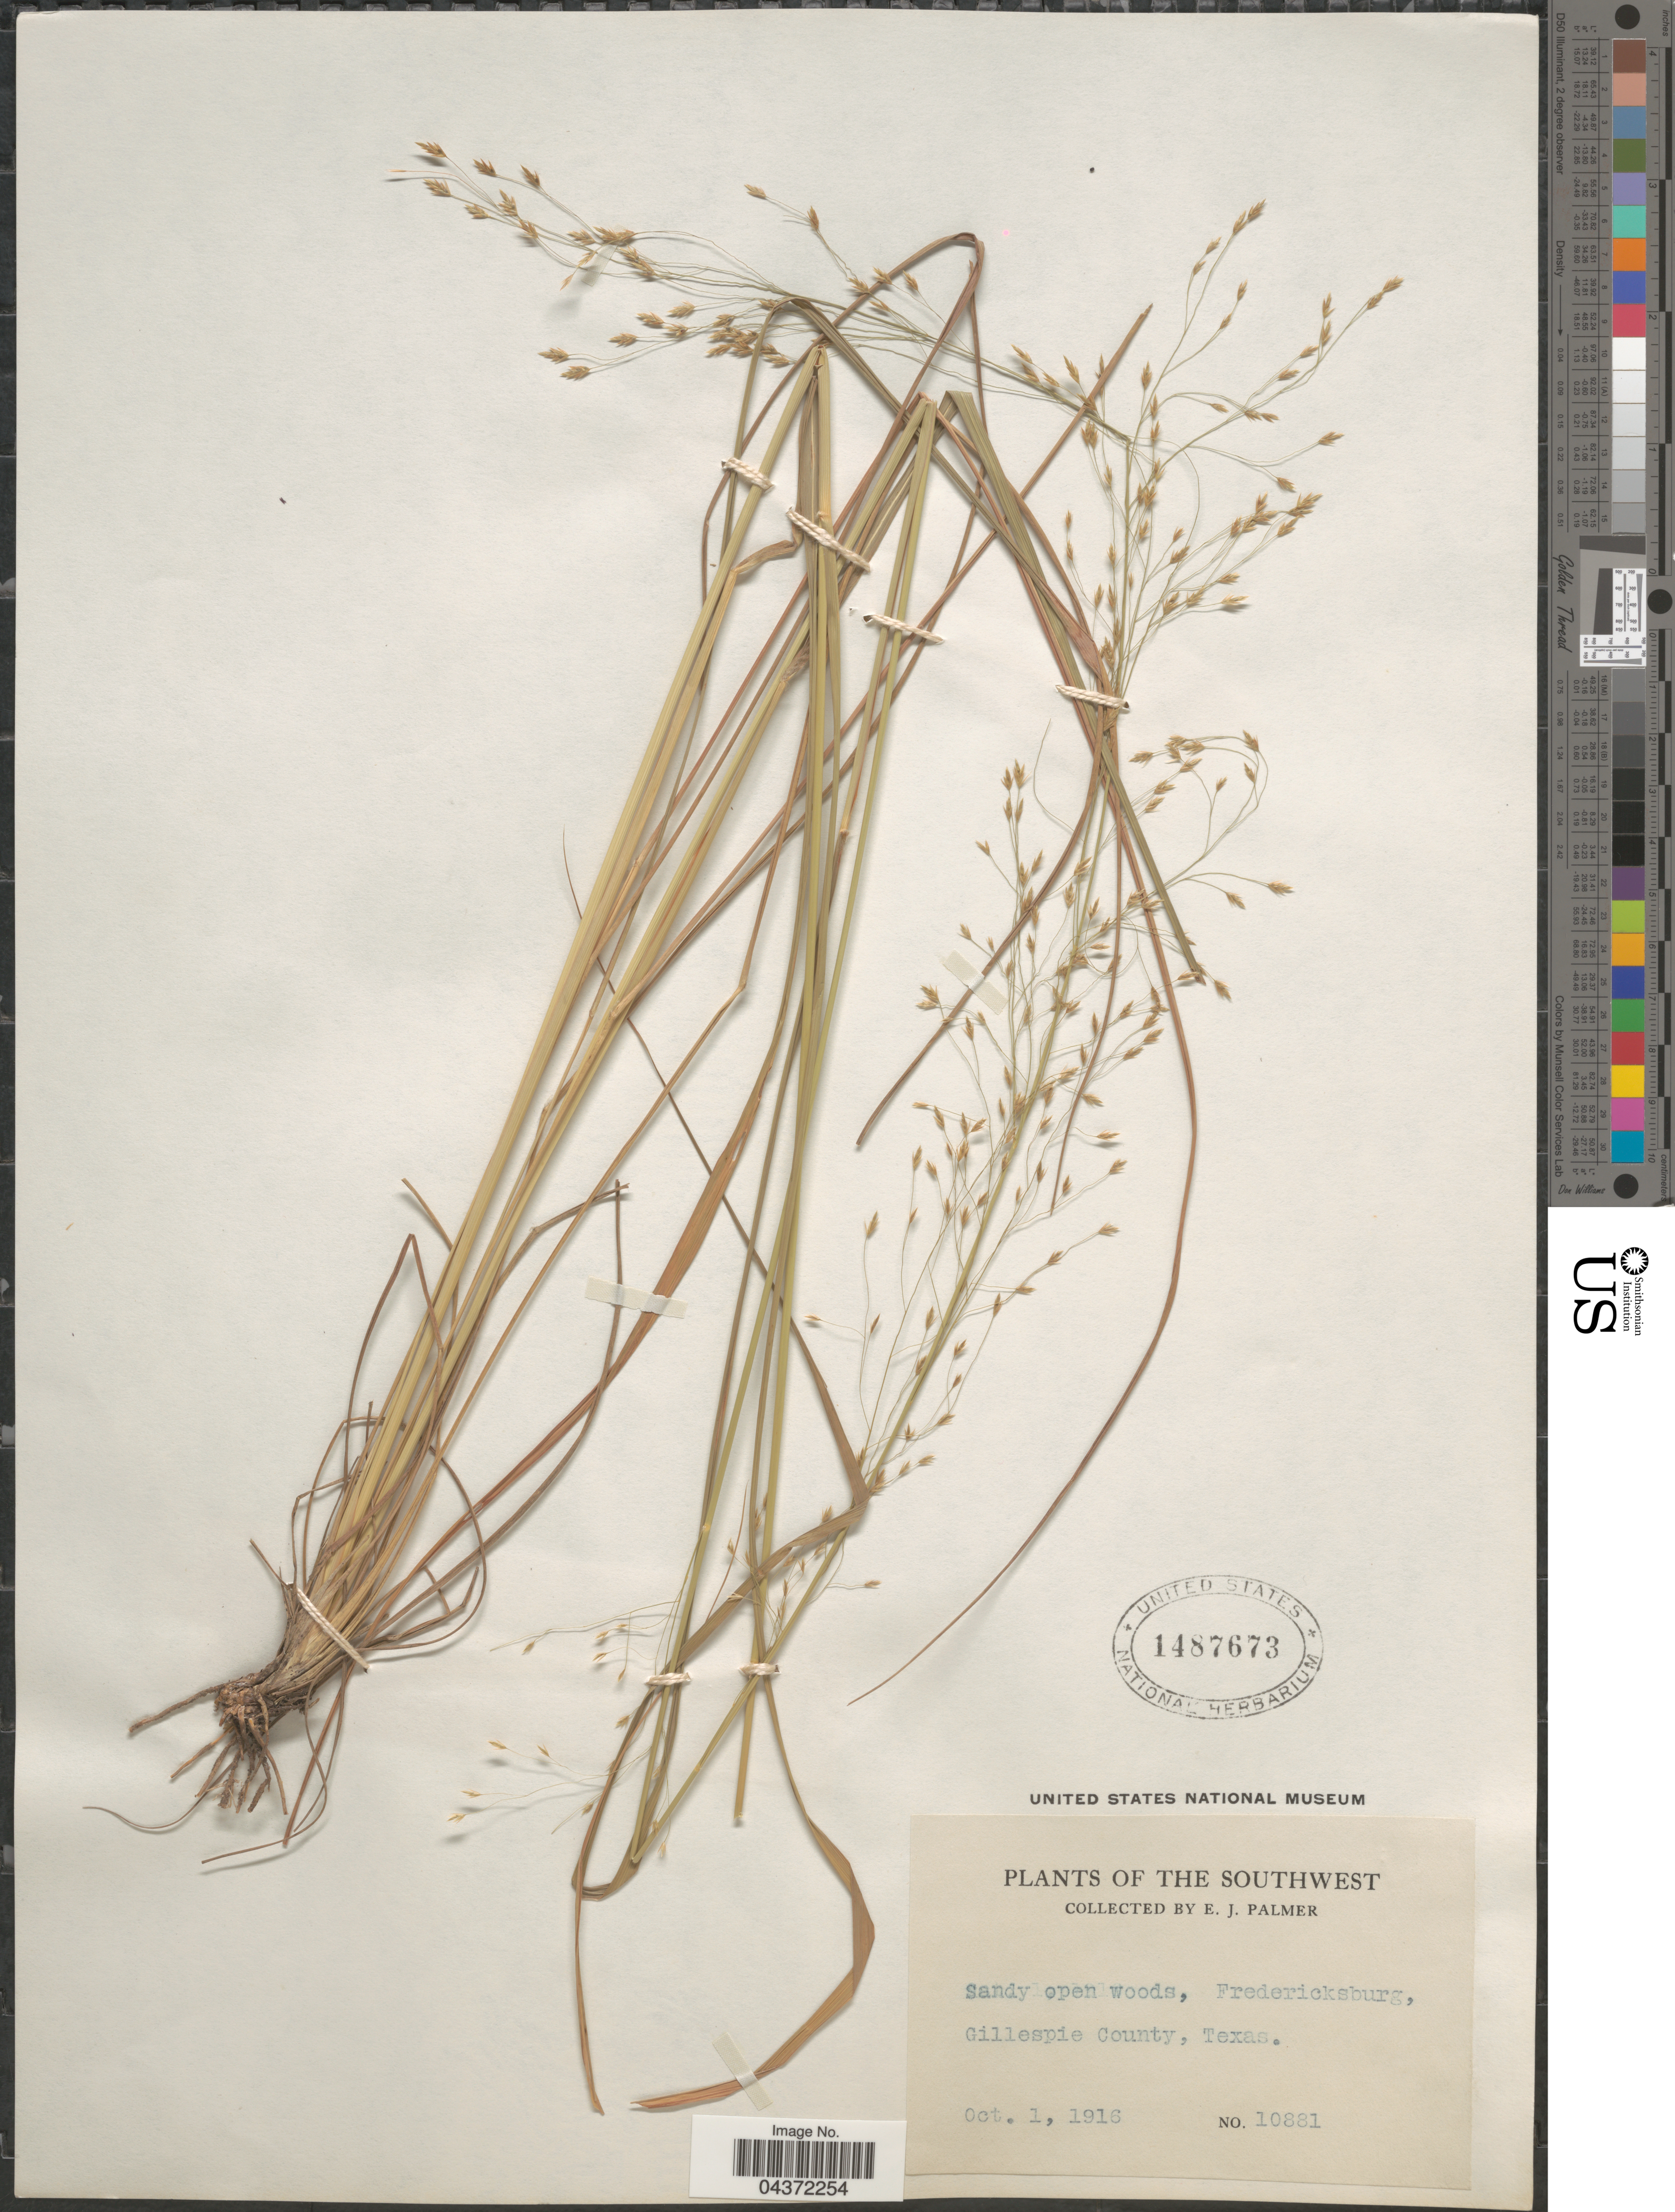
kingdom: Plantae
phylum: Tracheophyta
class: Liliopsida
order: Poales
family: Poaceae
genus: Eragrostis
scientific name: Eragrostis trichodes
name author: (Nutt.) Alph. Wood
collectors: E. J. Palmer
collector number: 10881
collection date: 1916-10-01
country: United States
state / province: Texas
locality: The Southwest. Gillespie County.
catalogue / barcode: US 1487673